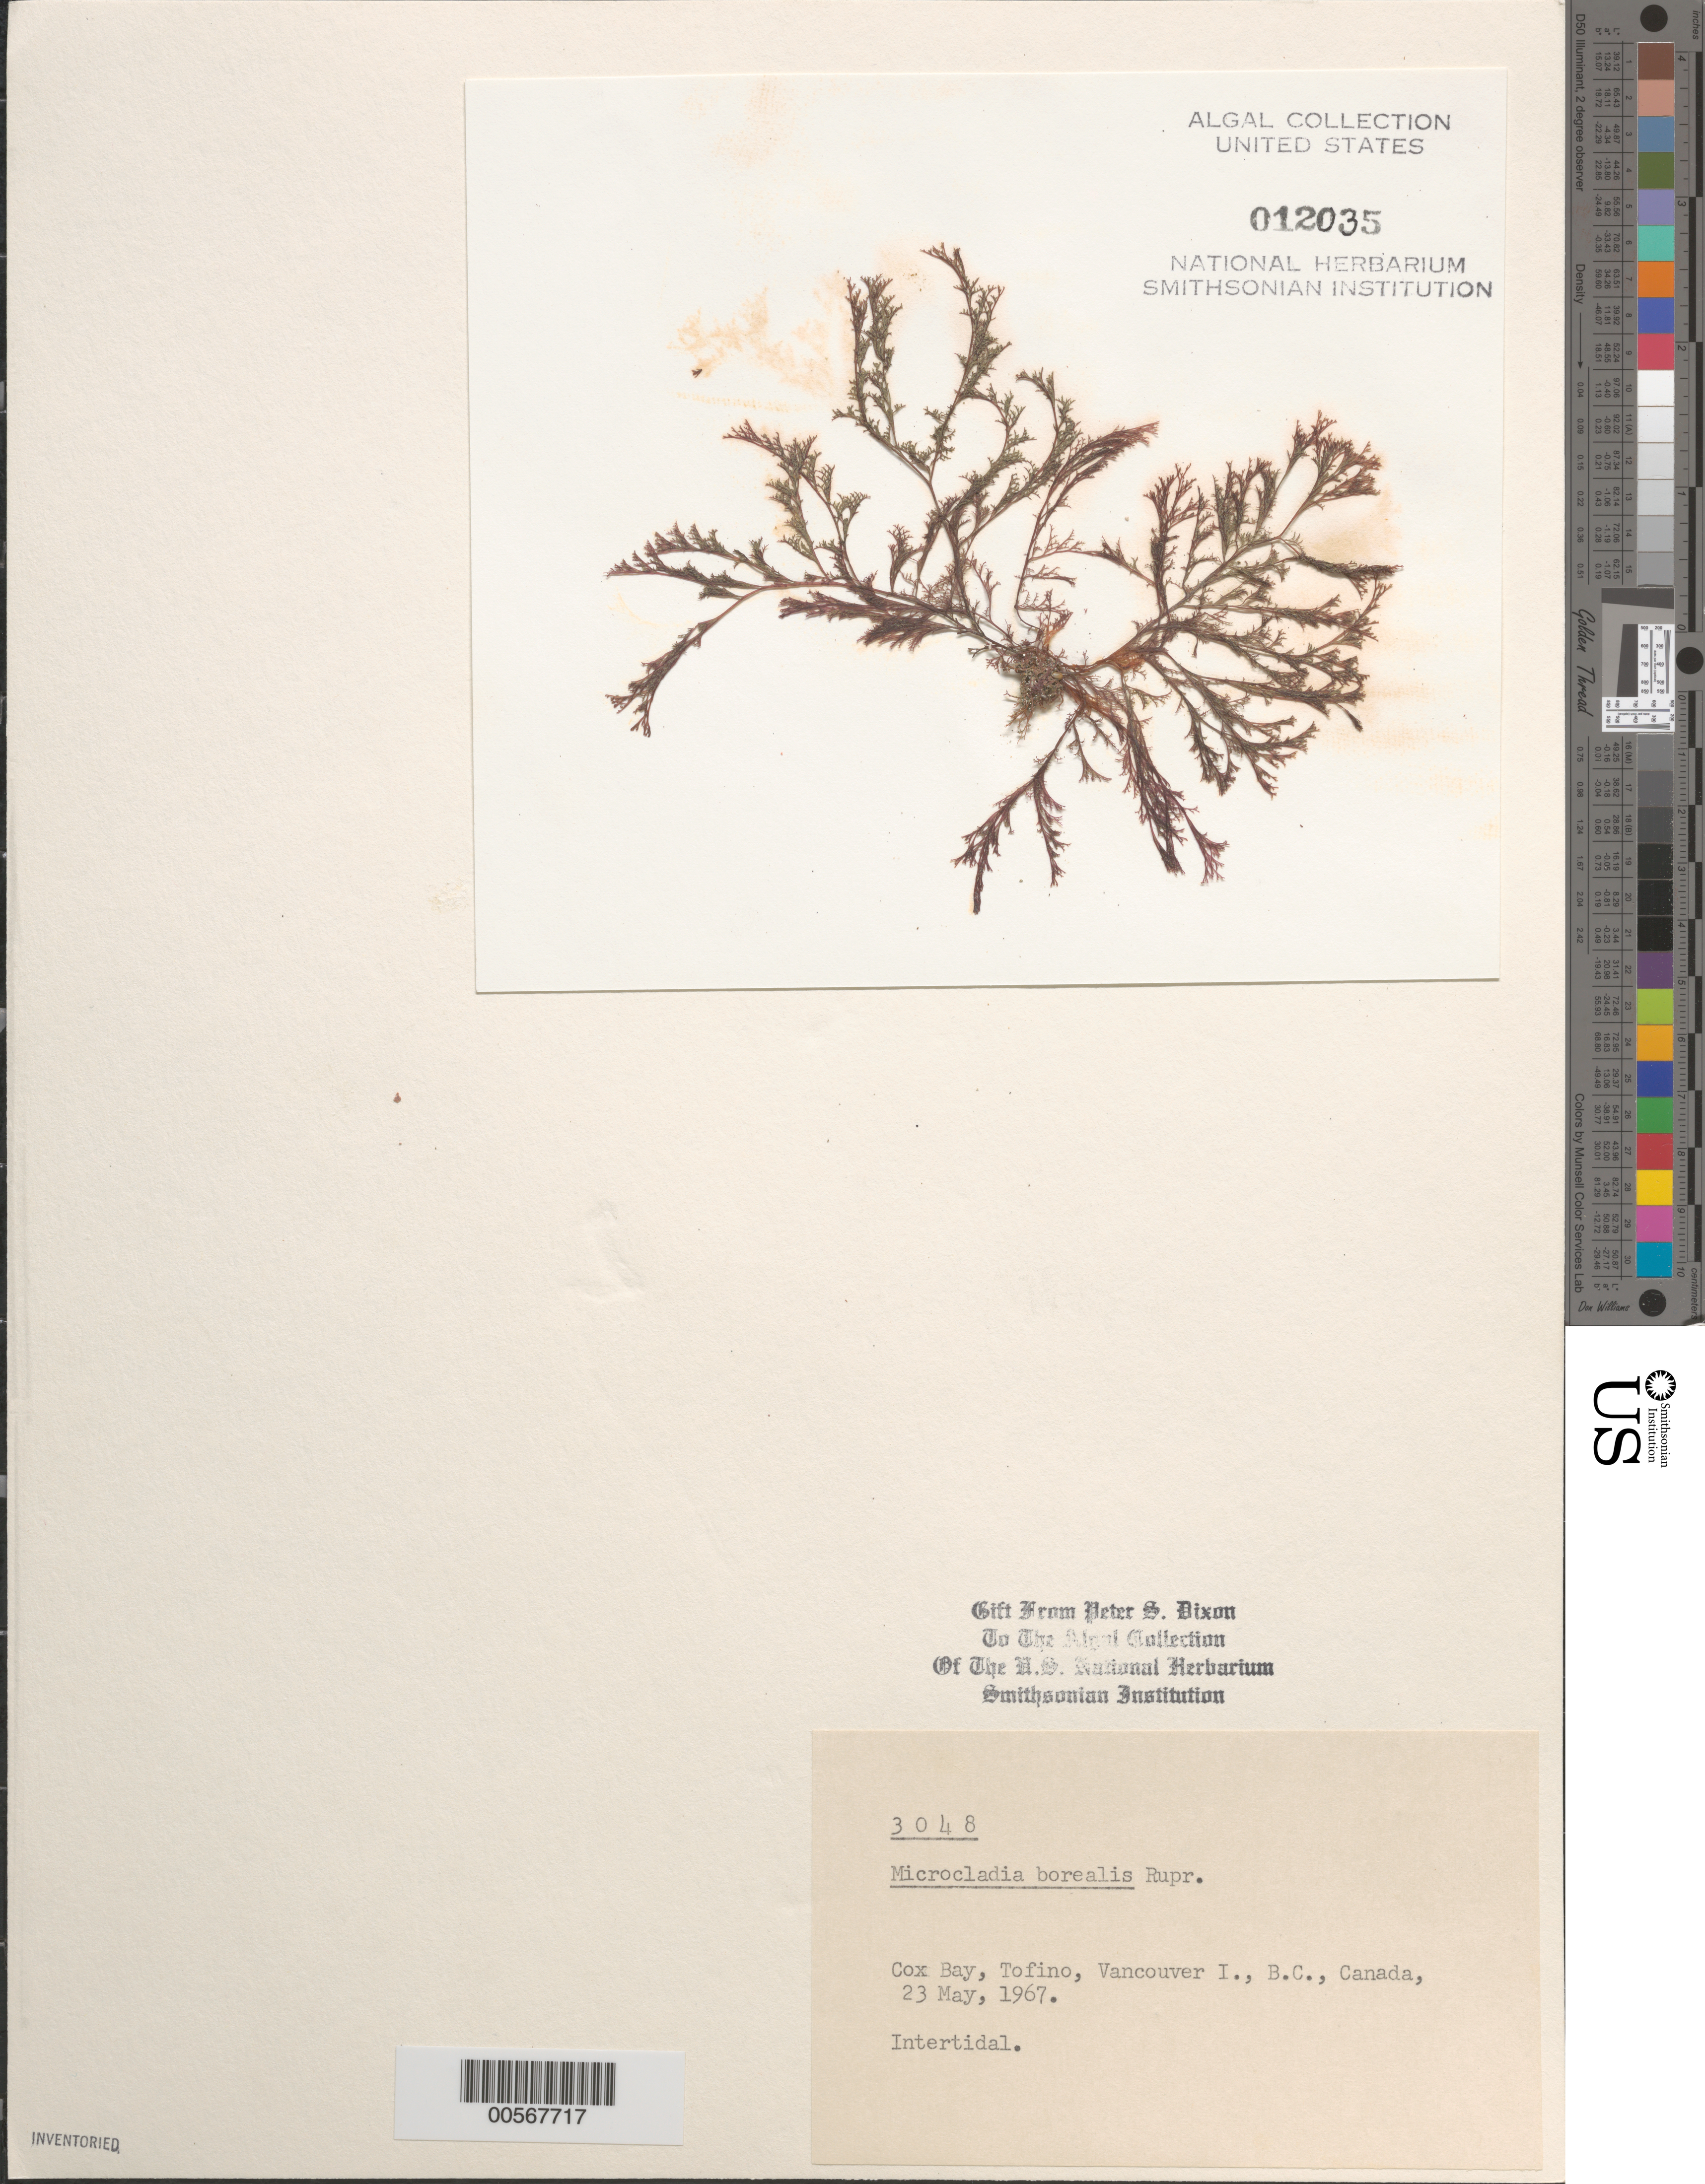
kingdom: Plantae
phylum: Rhodophyta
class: Florideophyceae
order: Ceramiales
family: Ceramiaceae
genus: Microcladia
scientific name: Microcladia borealis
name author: Rupr.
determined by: Dixon, P. S.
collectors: P. S. Dixon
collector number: PSD 3048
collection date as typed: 23 May 1967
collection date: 1967-05-23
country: Canada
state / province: British Columbia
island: Vancouver Island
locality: Cox Bay, Tofino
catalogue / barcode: US 12035